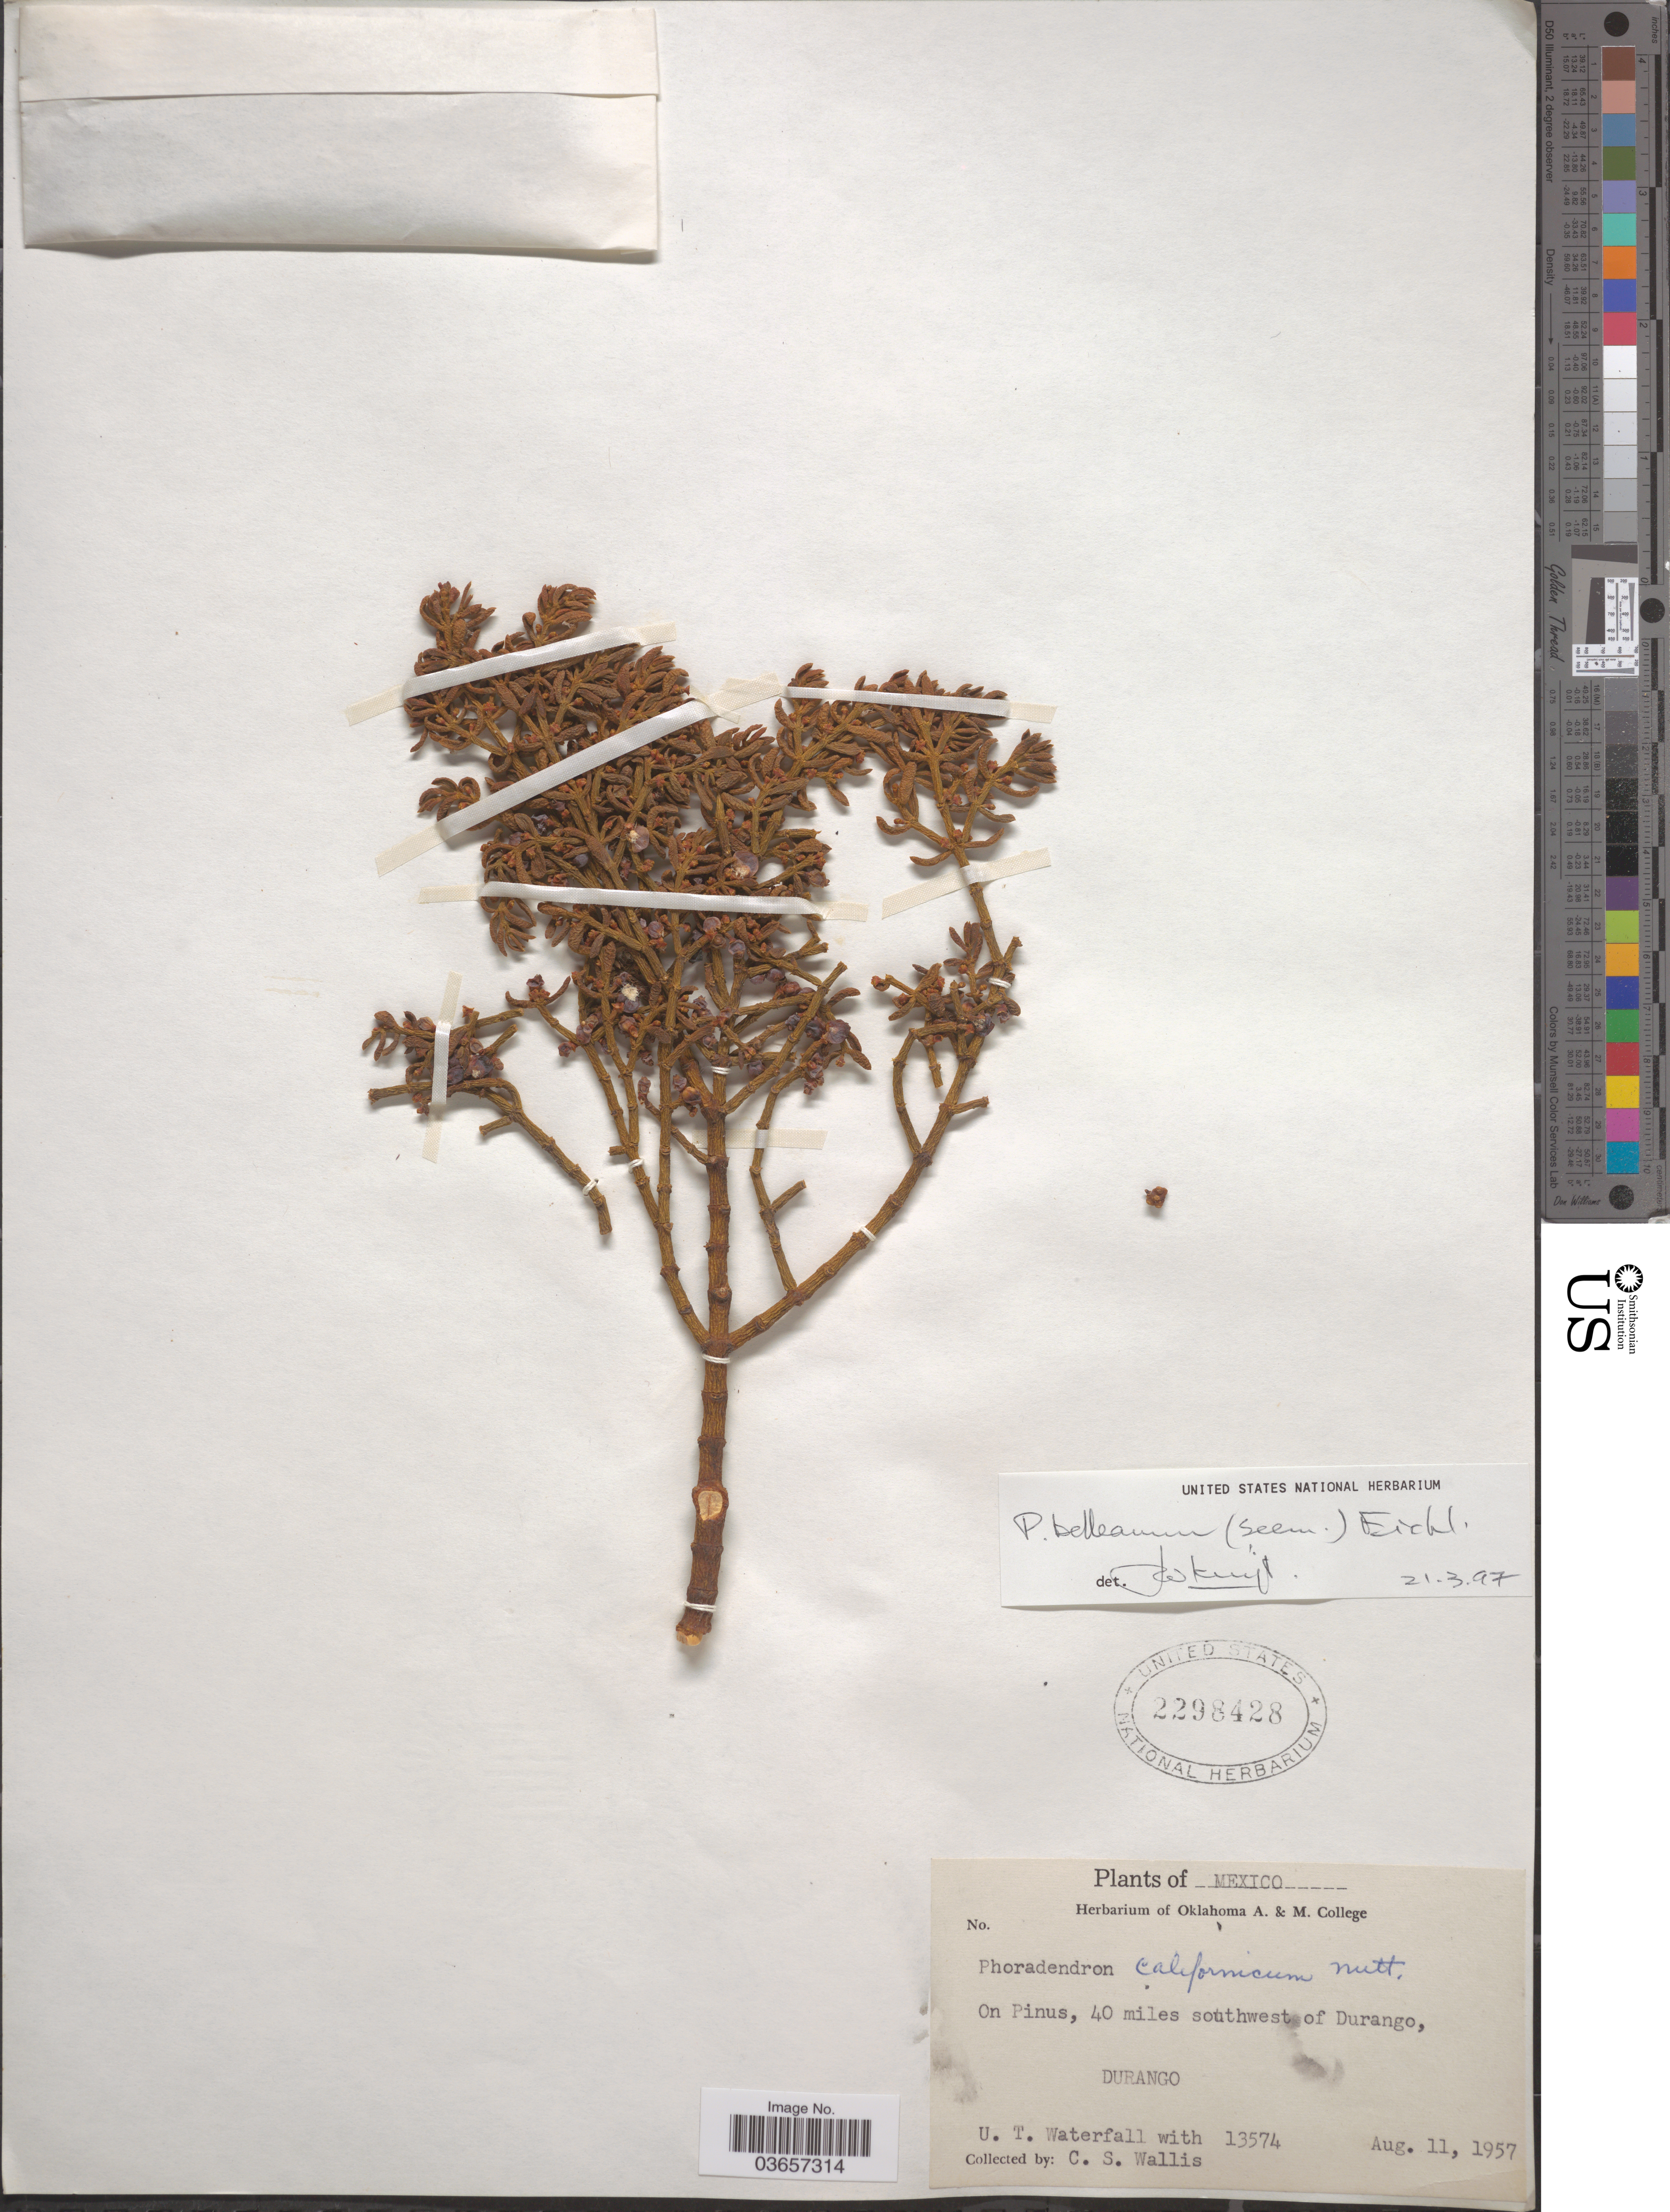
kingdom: Plantae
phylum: Tracheophyta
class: Magnoliopsida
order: Santalales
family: Viscaceae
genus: Phoradendron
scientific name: Phoradendron bolleanum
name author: (Seem.) Eichler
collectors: U. T. Waterfall & C. S. Wallis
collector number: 13574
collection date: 1957-08-11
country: Mexico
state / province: Durango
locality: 40 miles southwest of Durango.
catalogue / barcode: US 2298428